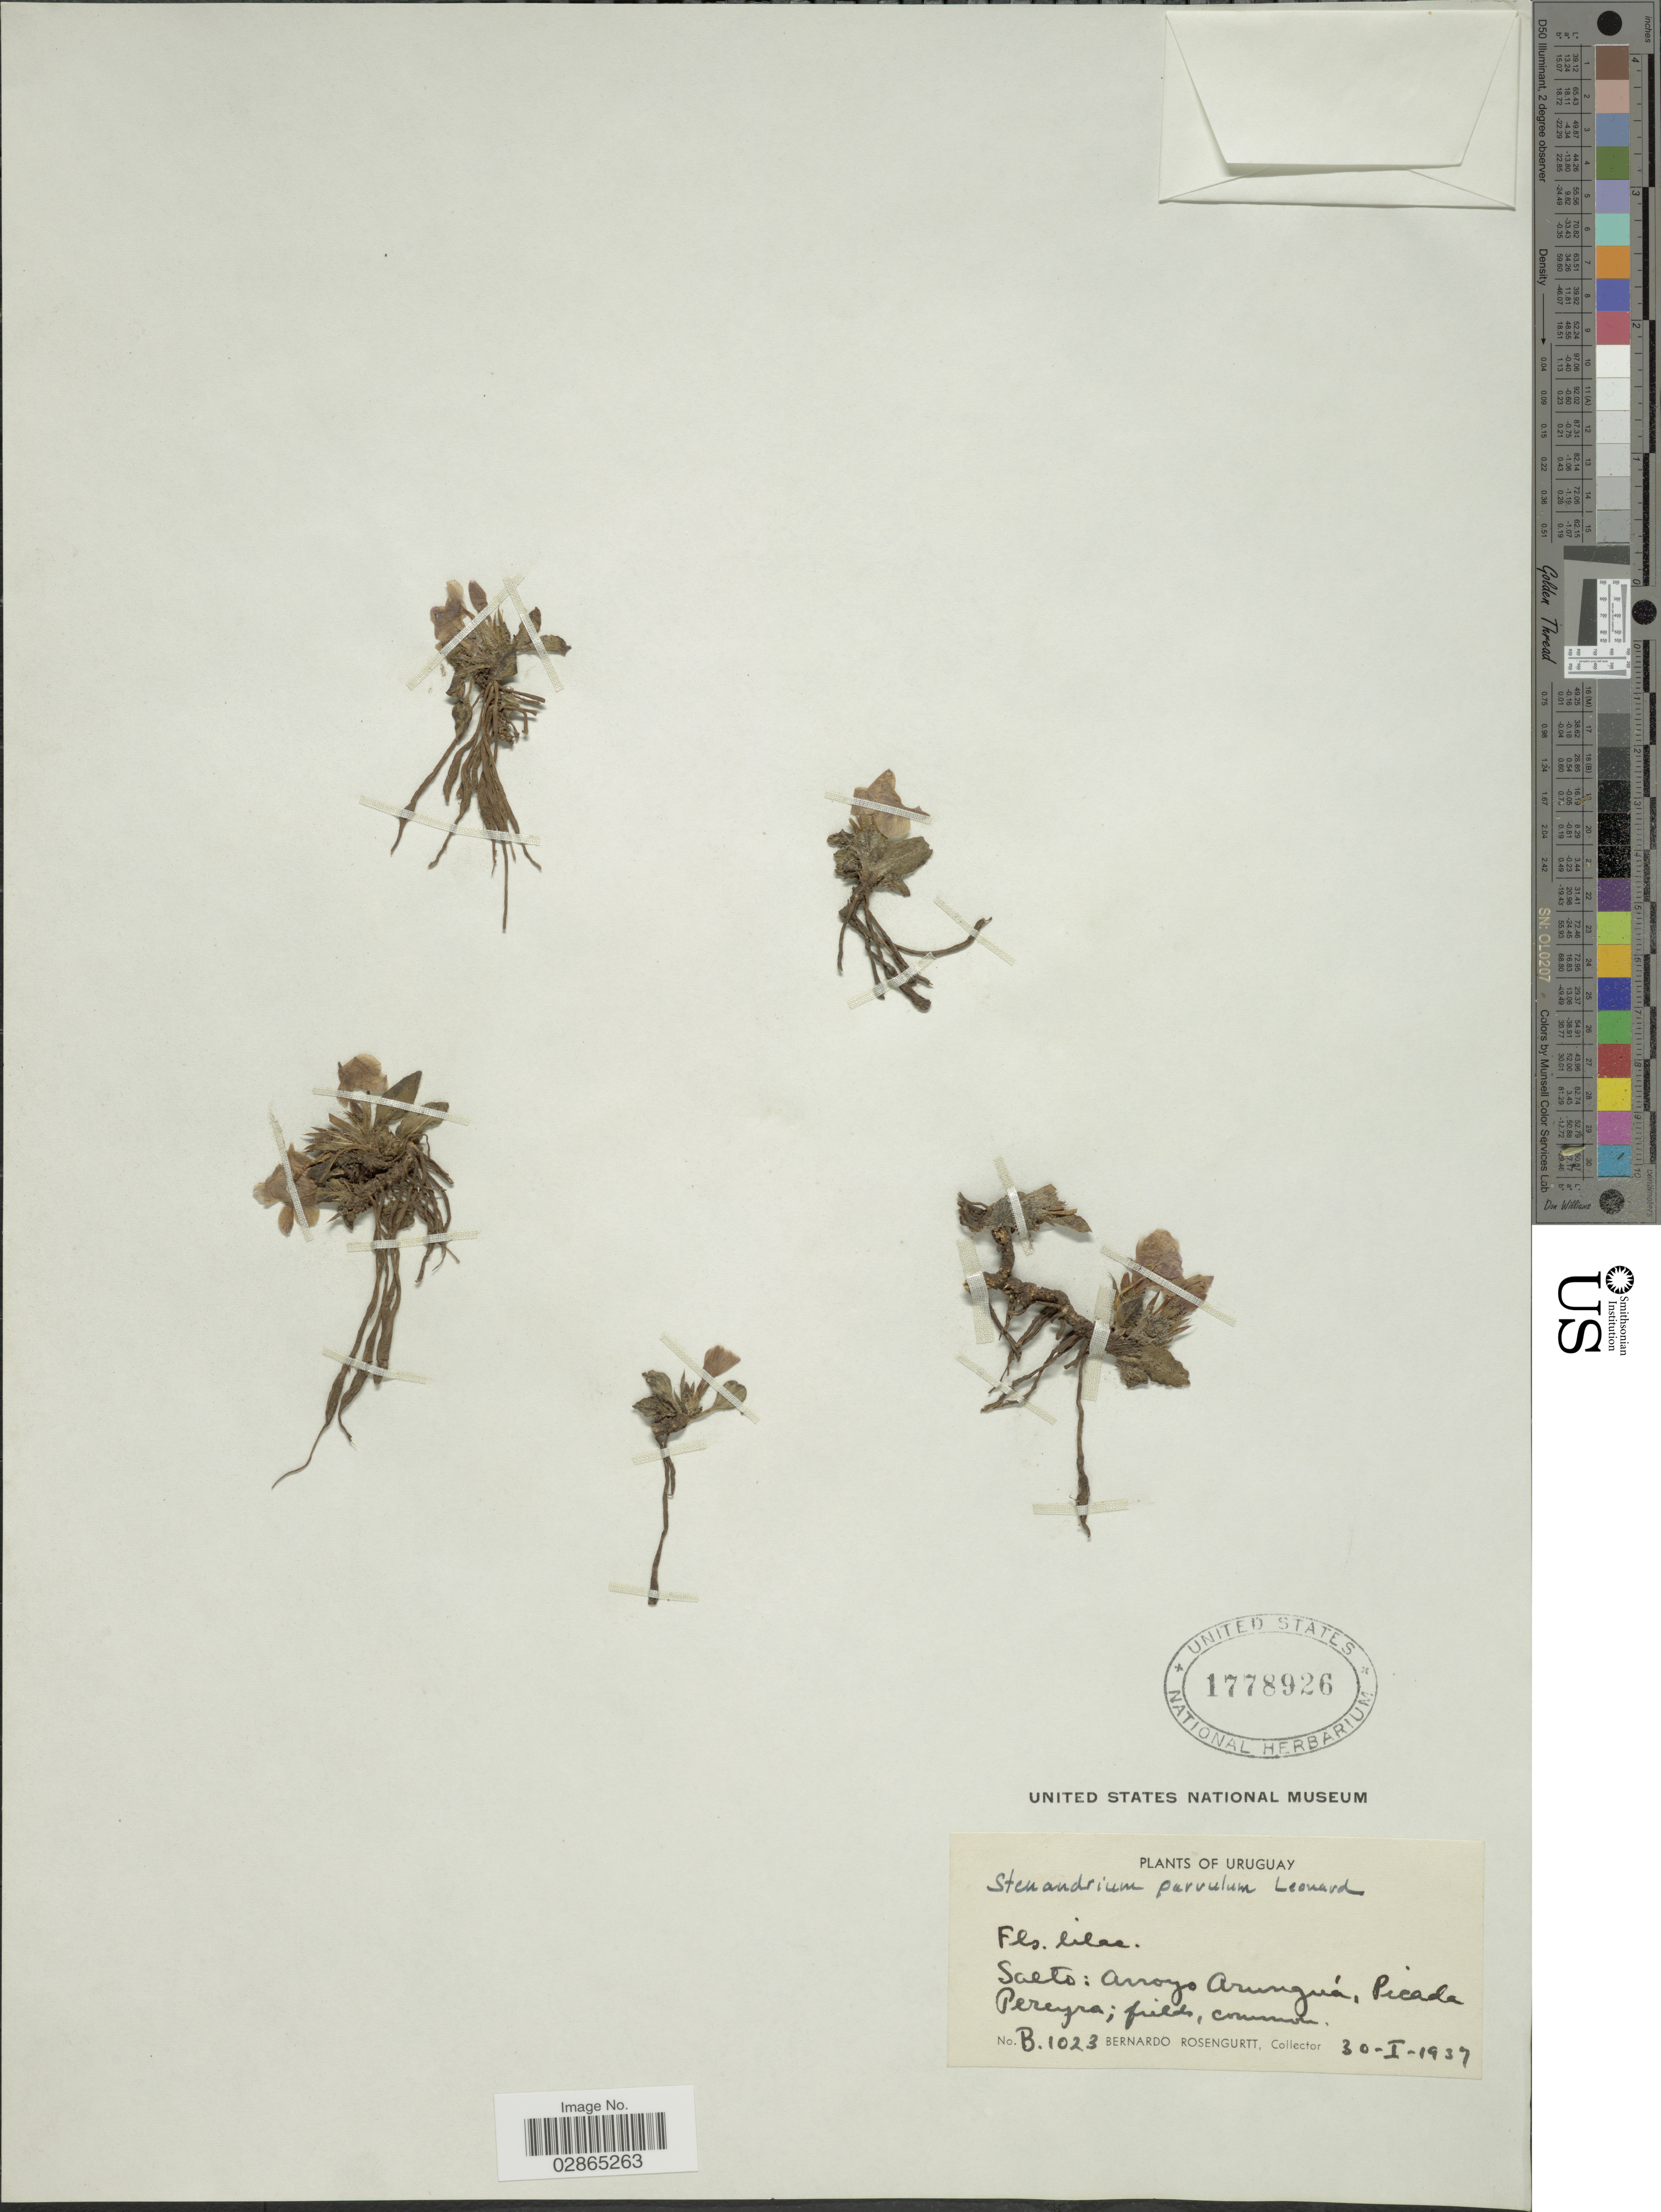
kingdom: Plantae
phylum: Tracheophyta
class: Magnoliopsida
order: Lamiales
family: Acanthaceae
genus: Stenandrium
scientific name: Stenandrium dulce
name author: (Cav.) Nees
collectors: B. Rosengurtt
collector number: B1023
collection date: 1937-01-30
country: Uruguay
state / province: Salto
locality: Arroyo Arunguá, Picada Pereyra.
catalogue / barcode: US 1778926